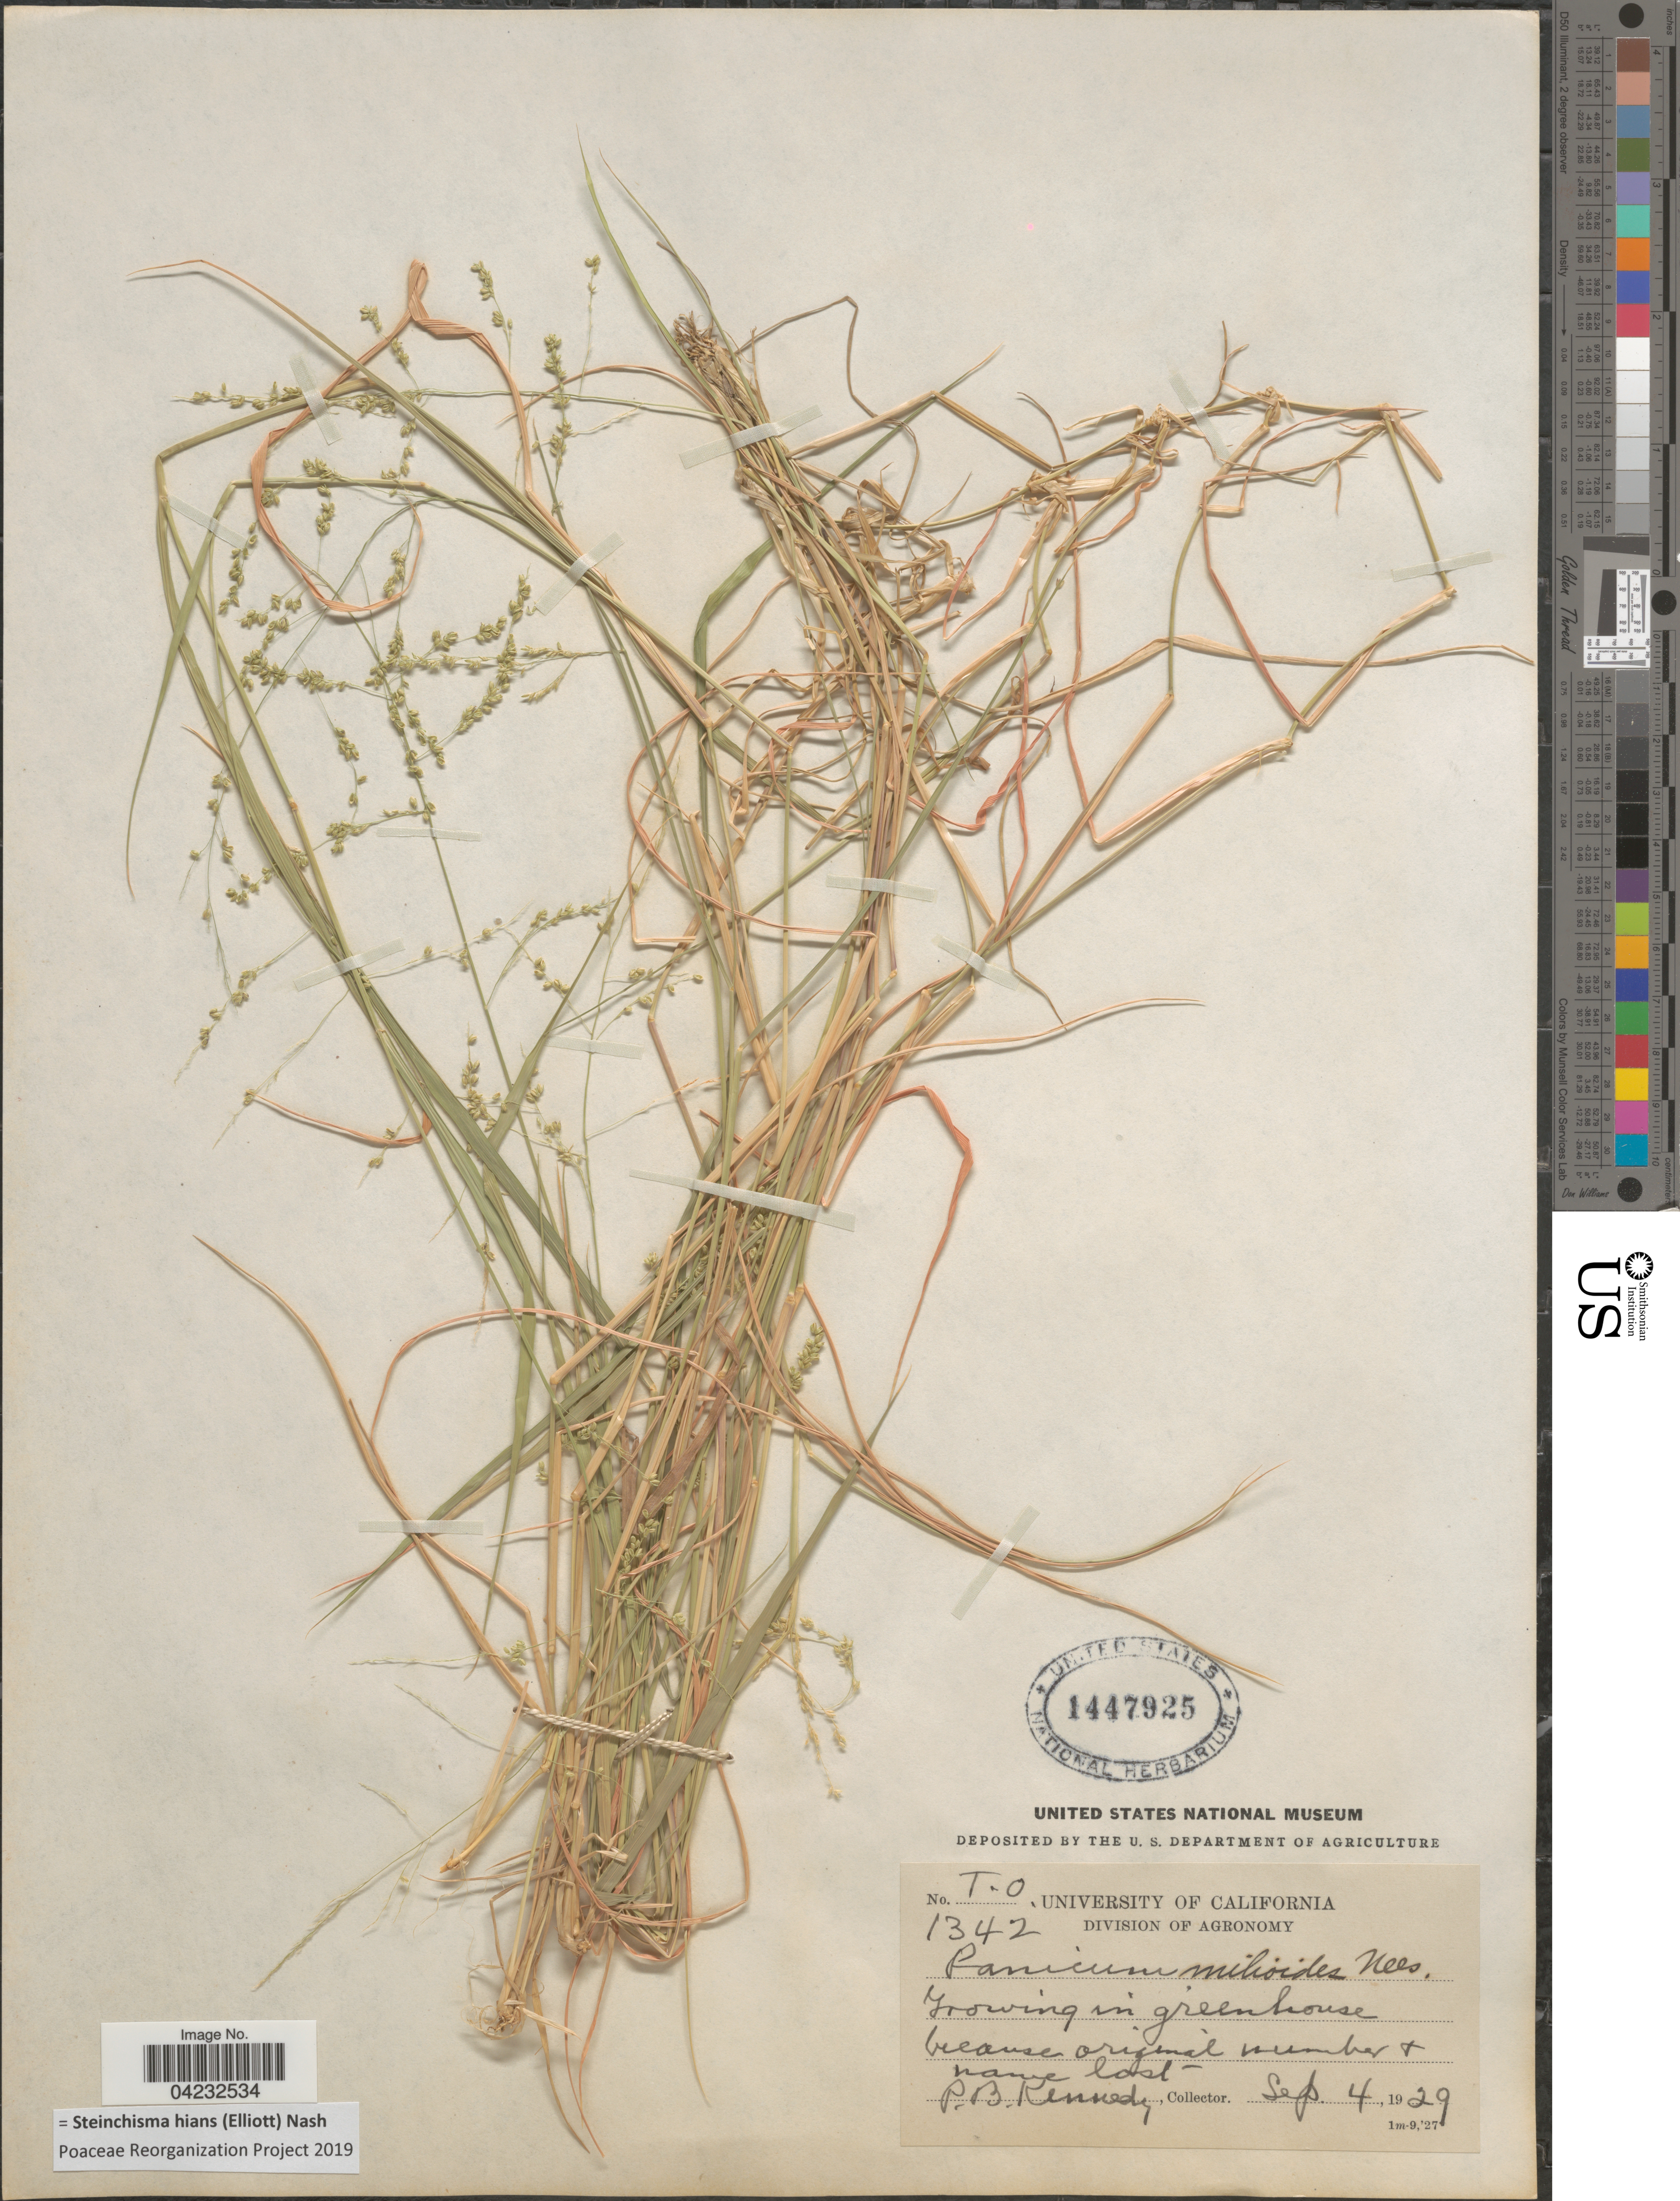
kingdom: Plantae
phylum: Tracheophyta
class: Liliopsida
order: Poales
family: Poaceae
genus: Steinchisma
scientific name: Steinchisma hians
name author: (Elliott) Nash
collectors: P. B. Kennedy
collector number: T.0?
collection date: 1929-09-04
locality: In greenhouse.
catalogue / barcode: US 1447925